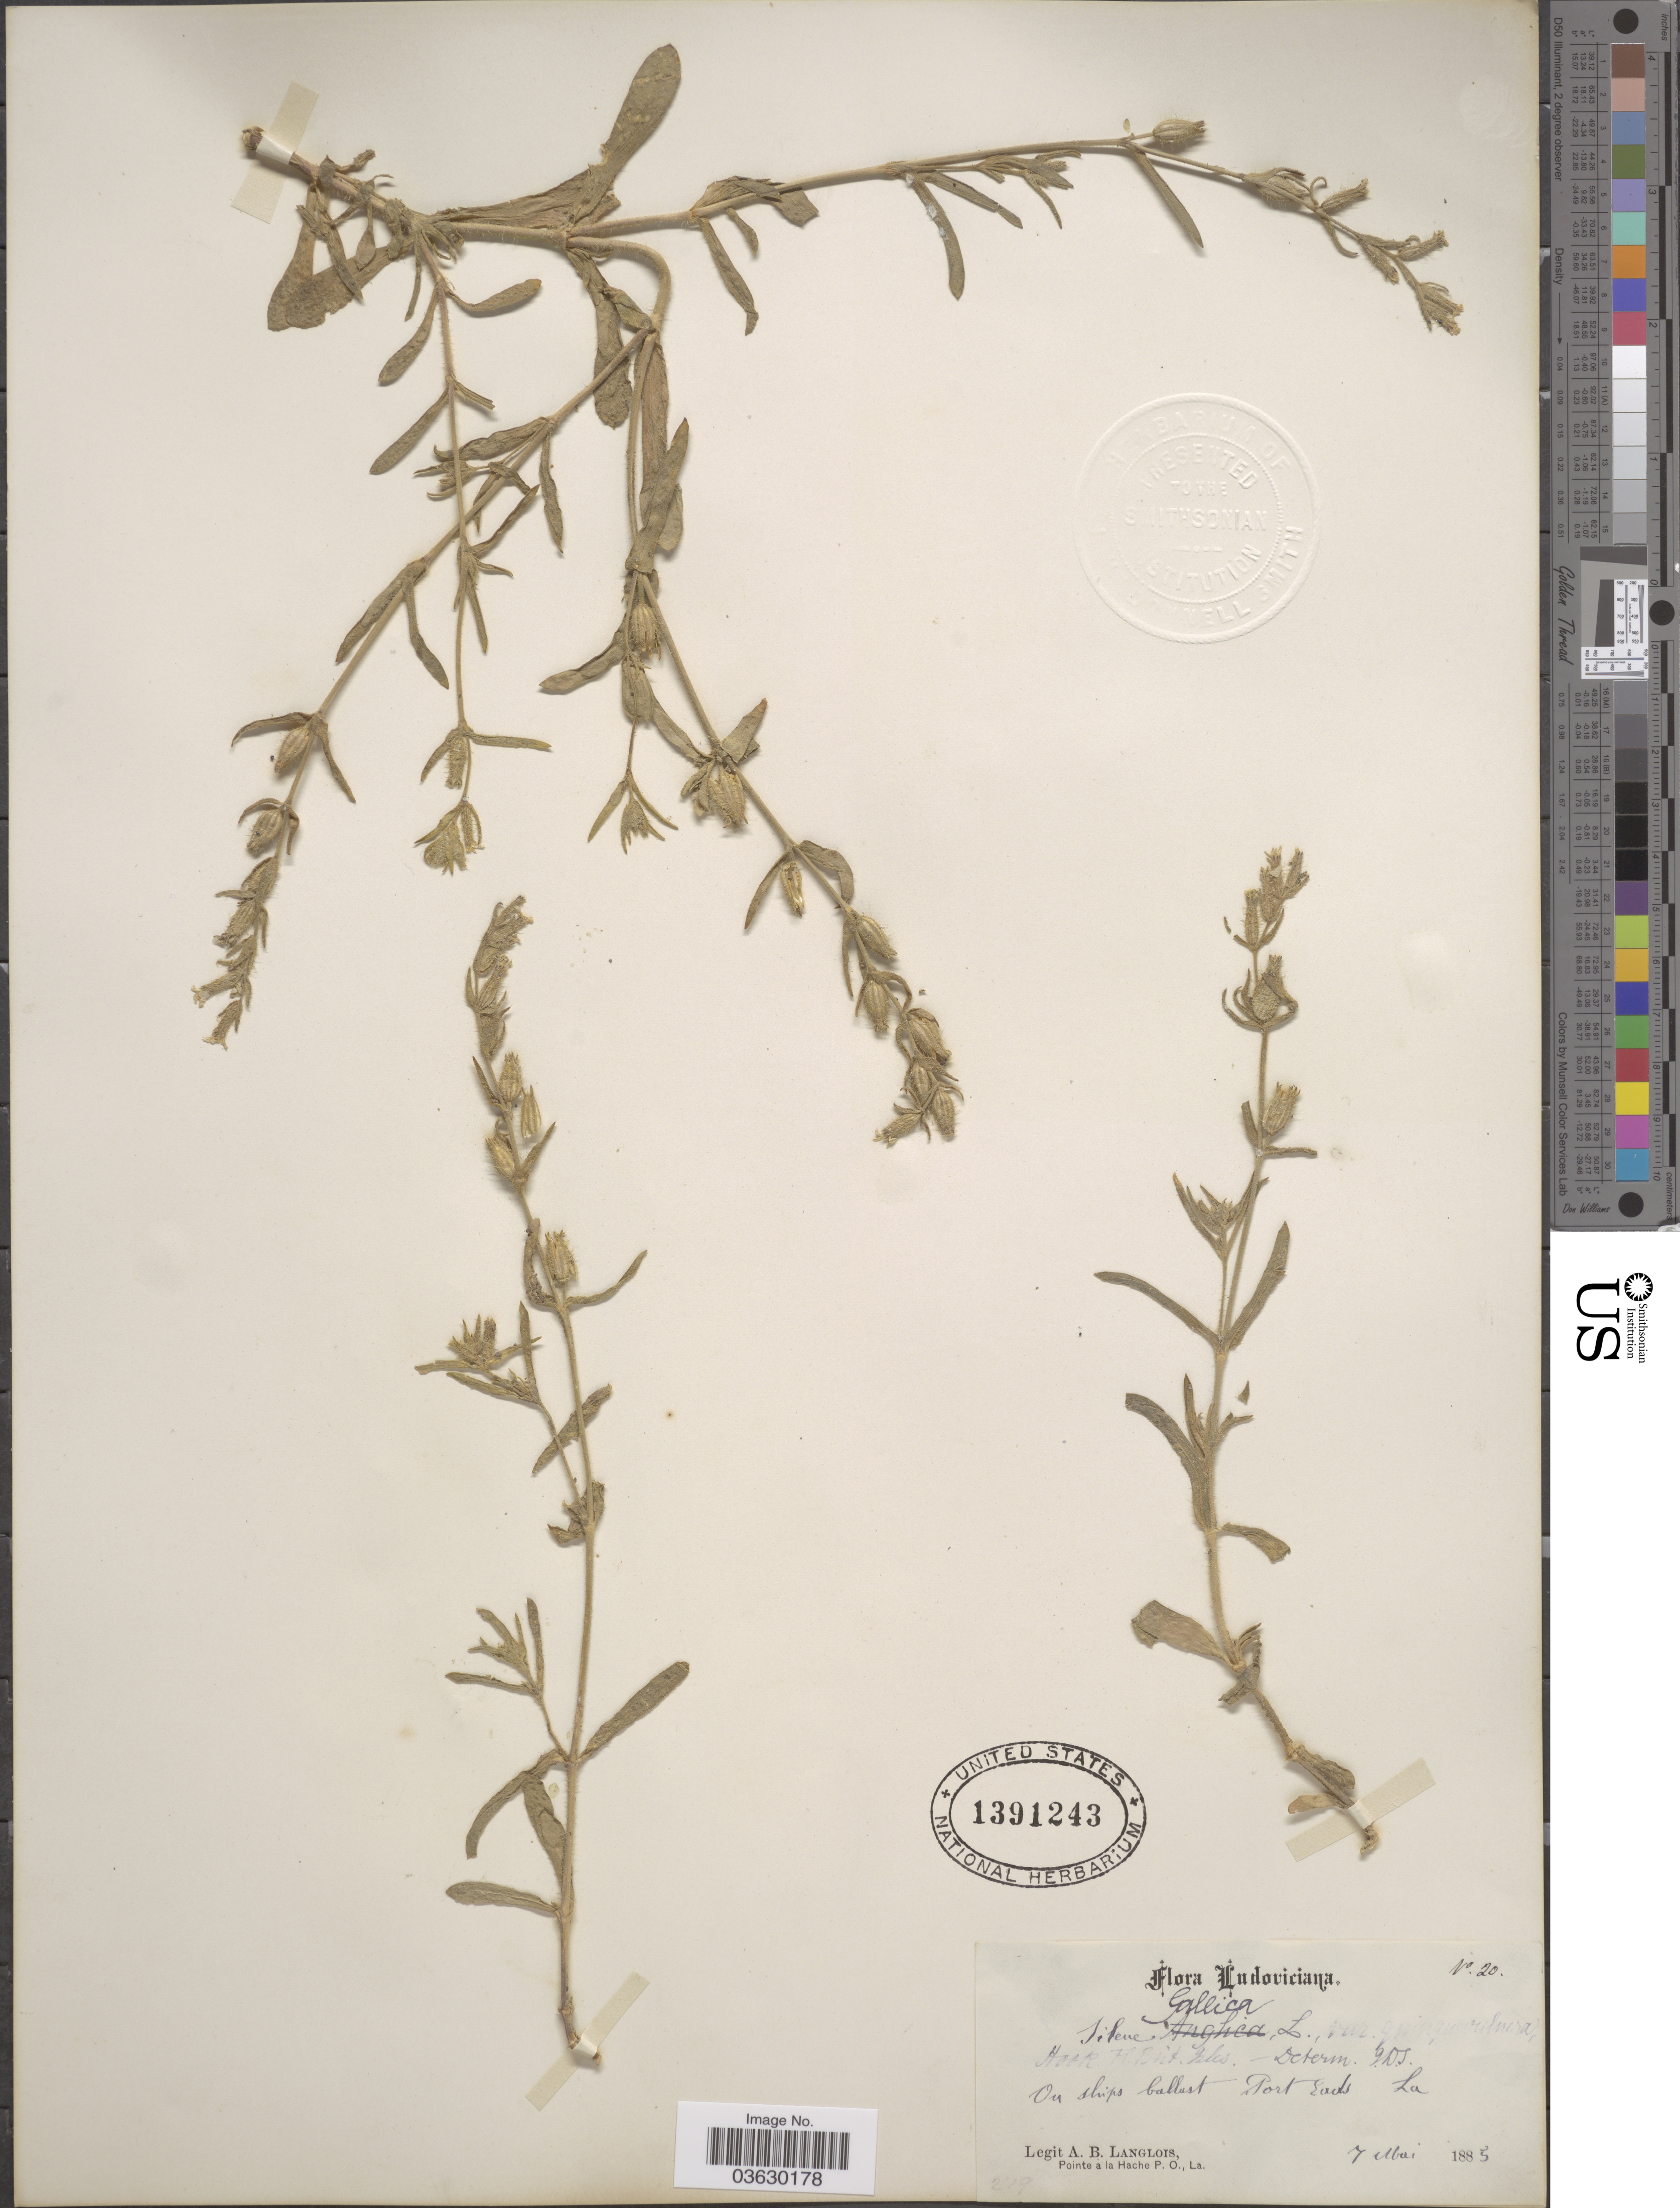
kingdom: Plantae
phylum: Tracheophyta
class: Magnoliopsida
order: Caryophyllales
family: Caryophyllaceae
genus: Silene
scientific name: Silene gallica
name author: L.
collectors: A. Langlois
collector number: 20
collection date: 1885-05-07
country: United States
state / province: Louisiana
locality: On ships ballast Port Eads La.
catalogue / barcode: US 1391243